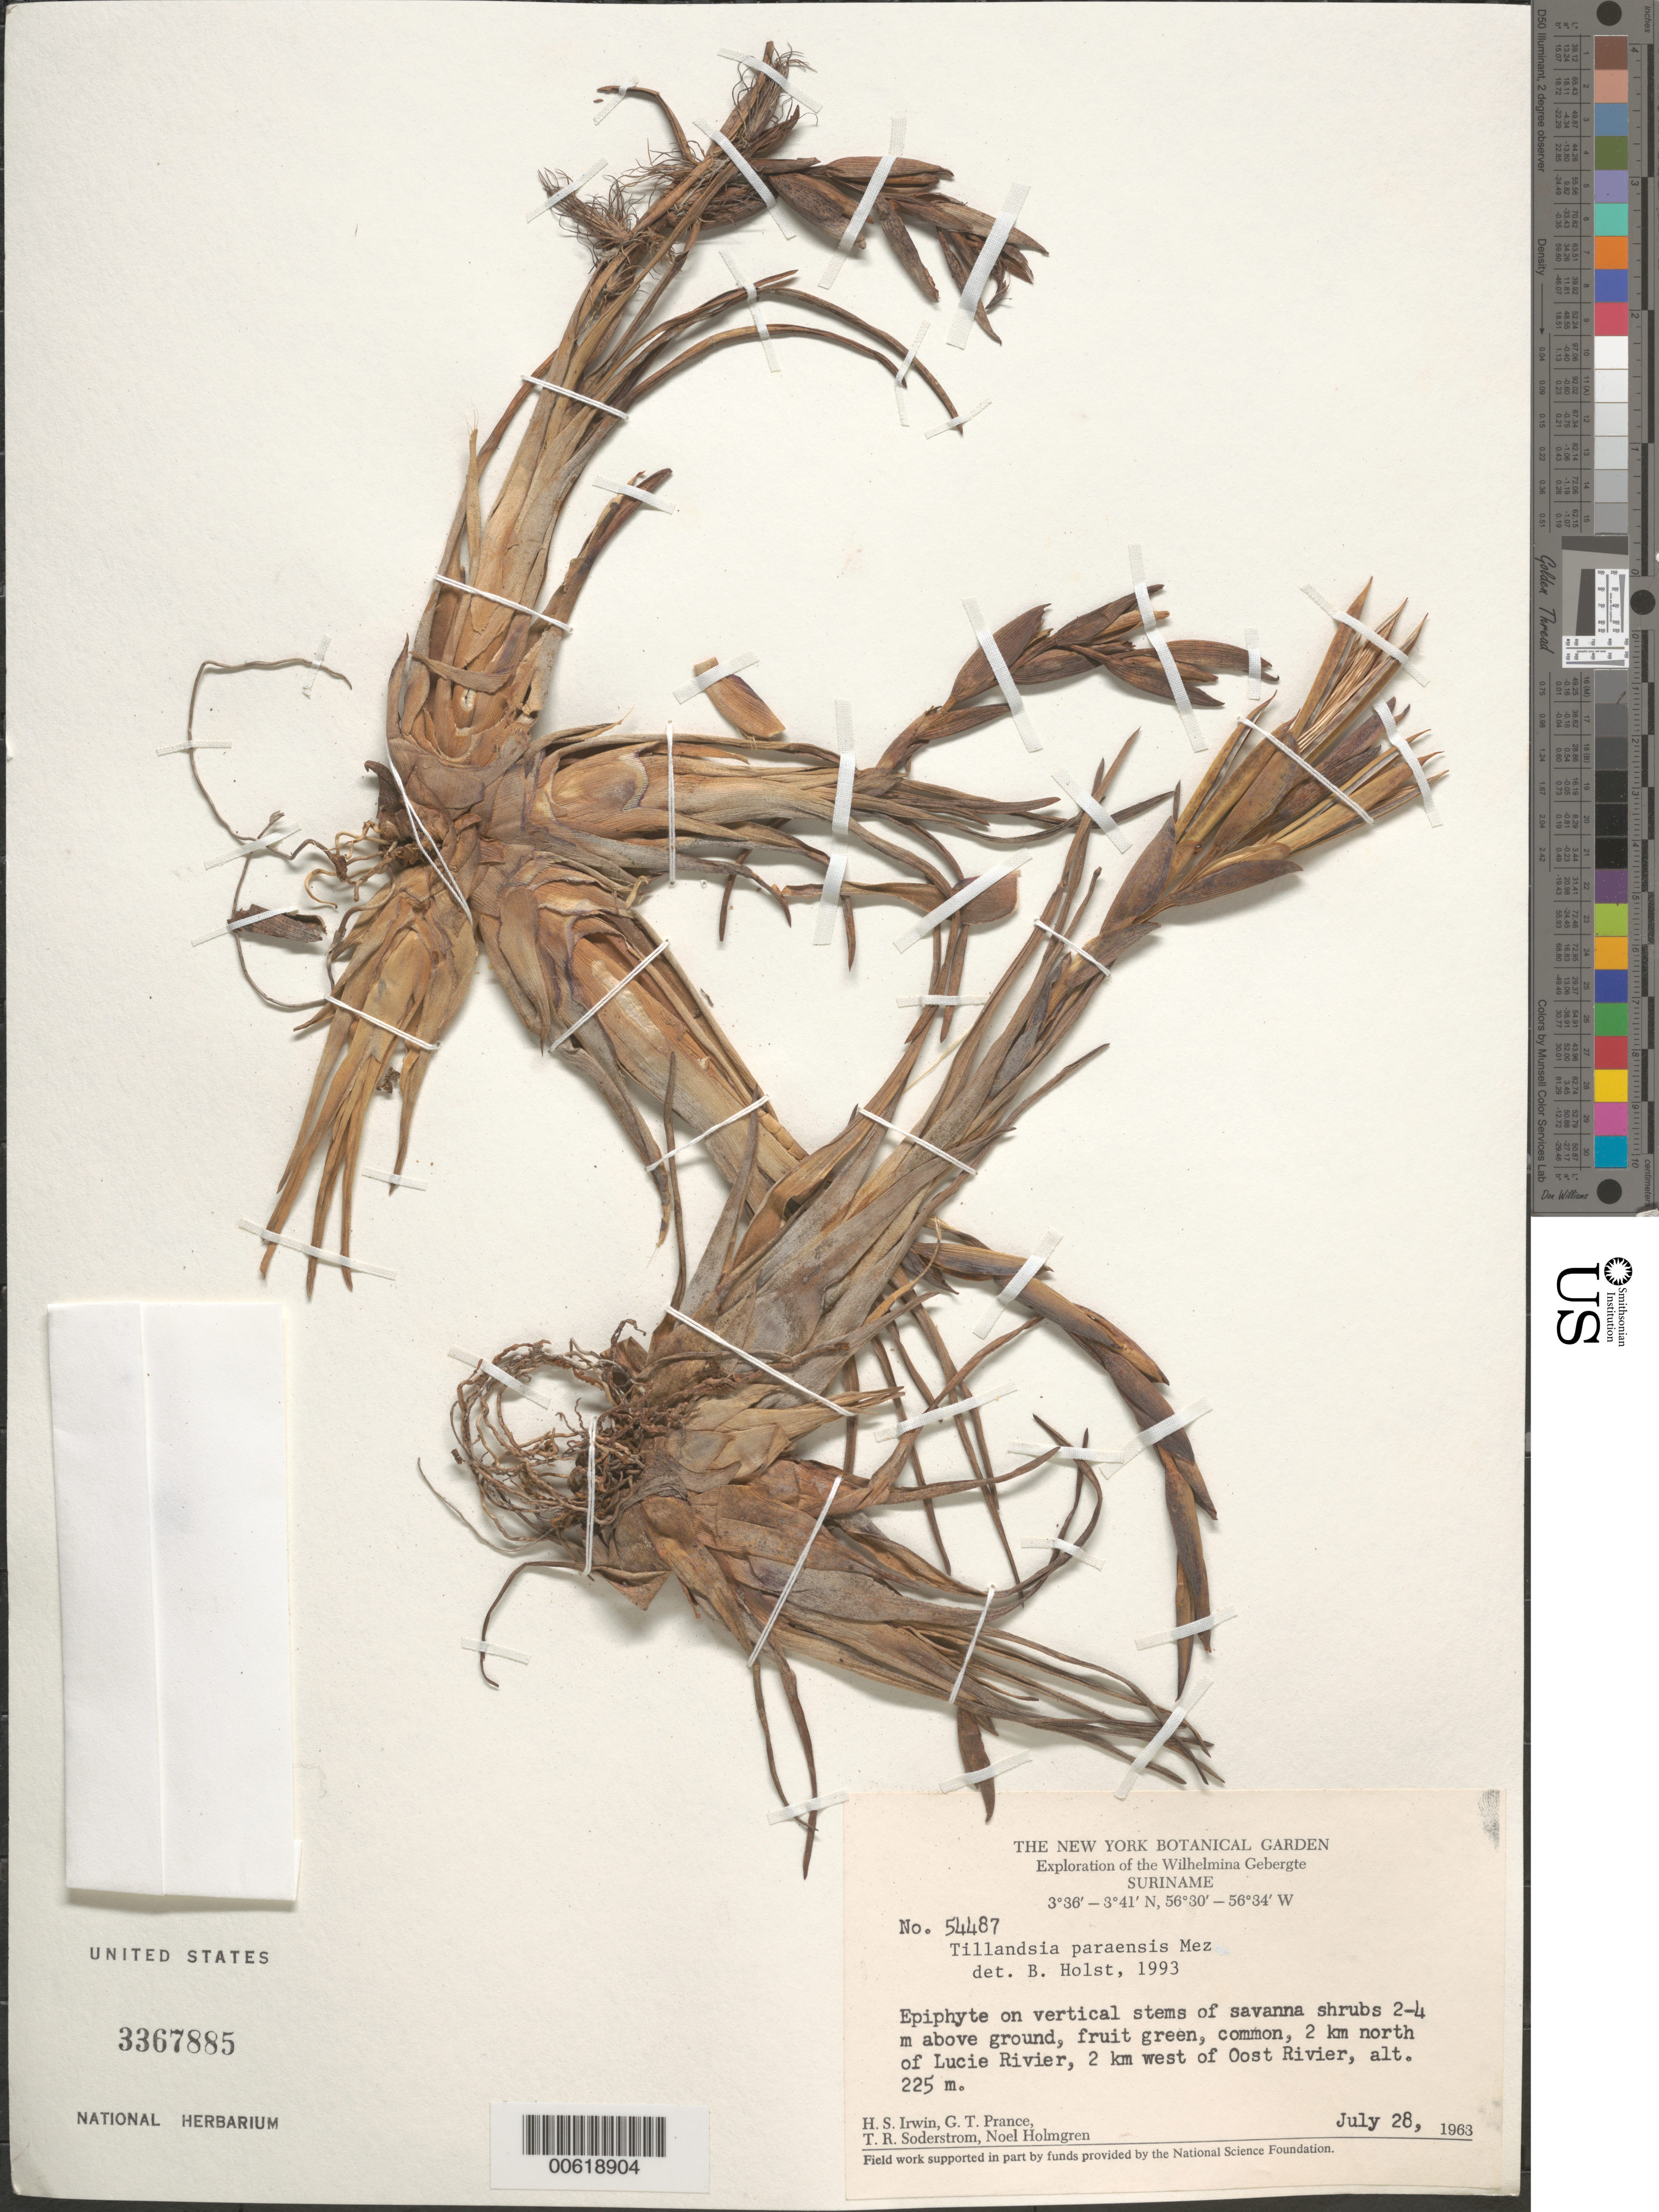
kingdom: Plantae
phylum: Tracheophyta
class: Liliopsida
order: Poales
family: Bromeliaceae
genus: Tillandsia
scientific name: Tillandsia paraensis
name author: Mez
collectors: H. Irwin, G. T. Prance, T. R. Soderstrom & N. H. Holmgren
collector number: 54487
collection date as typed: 28-Jul-63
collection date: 1963-07-28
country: Suriname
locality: Lucie R. 2 mi north of, 2 km W of Oost R.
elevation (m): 225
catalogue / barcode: US 3367885